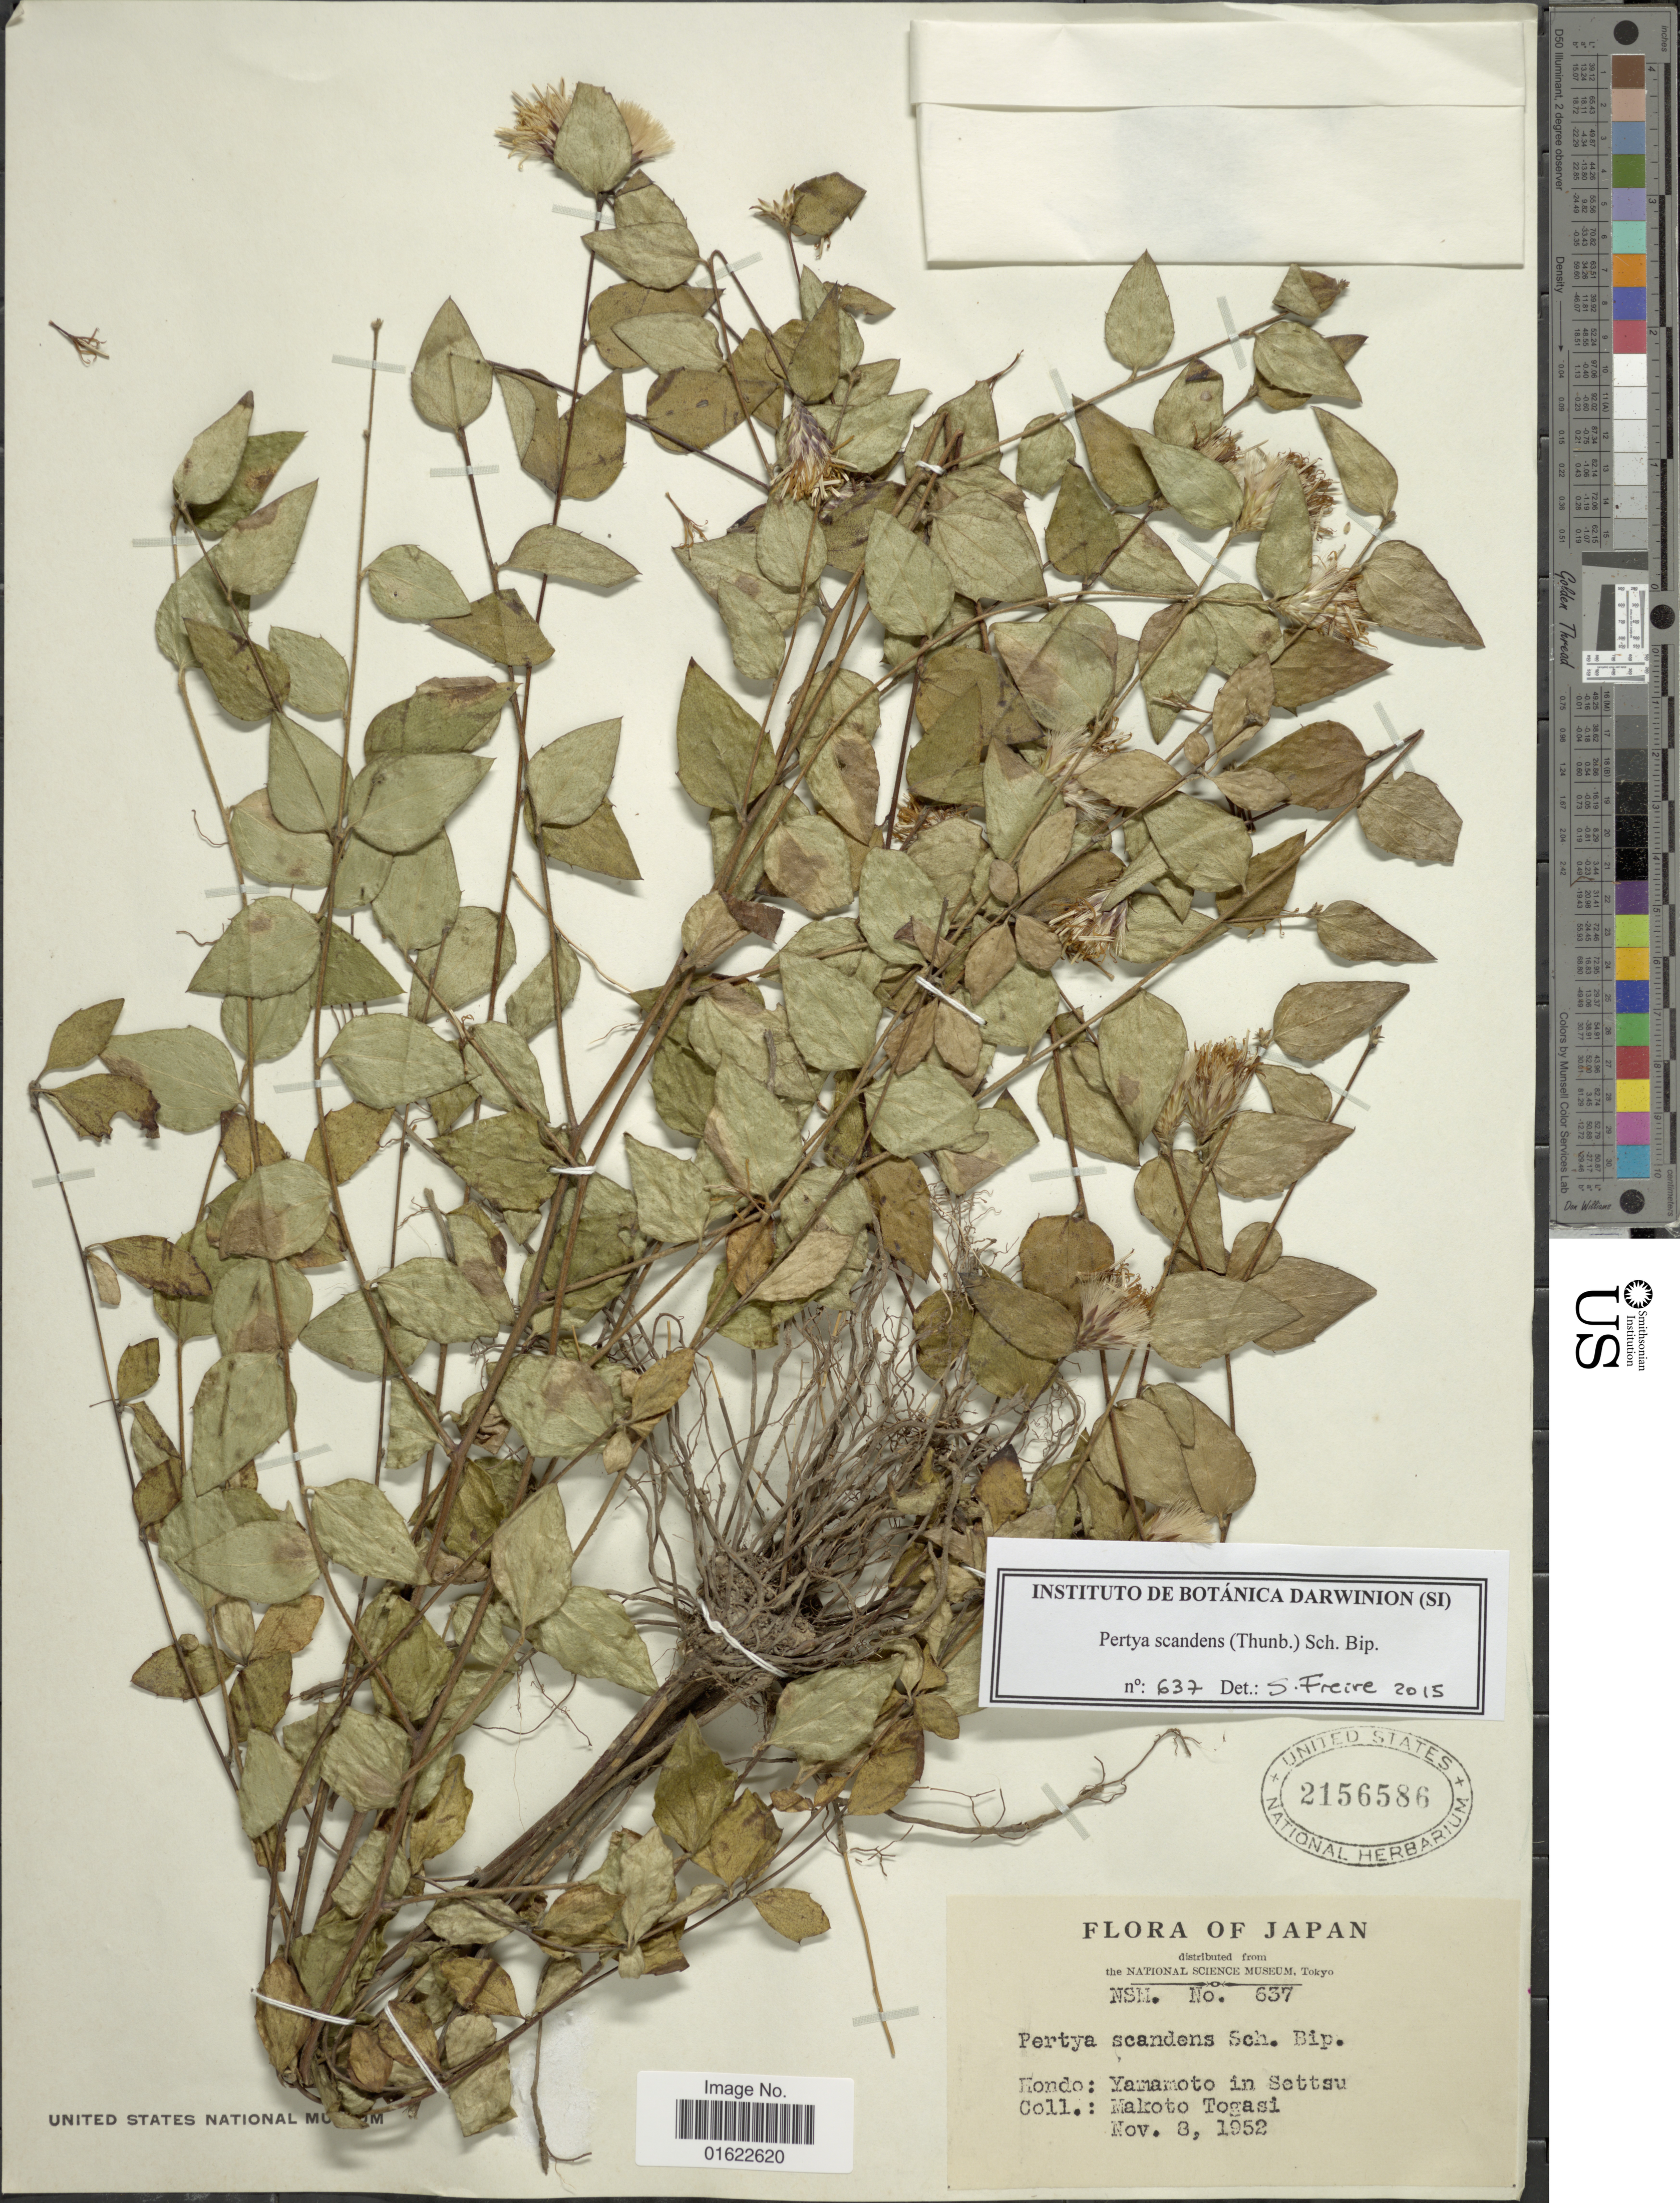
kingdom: Plantae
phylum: Tracheophyta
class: Magnoliopsida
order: Asterales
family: Asteraceae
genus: Pertya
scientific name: Pertya scandens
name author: (Thunb. ex Thunb.) Sch. Bip.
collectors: M. Togasi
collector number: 637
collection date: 1952-11-08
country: Japan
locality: Hondo: Yamamoto in Settsu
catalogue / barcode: US 2156586